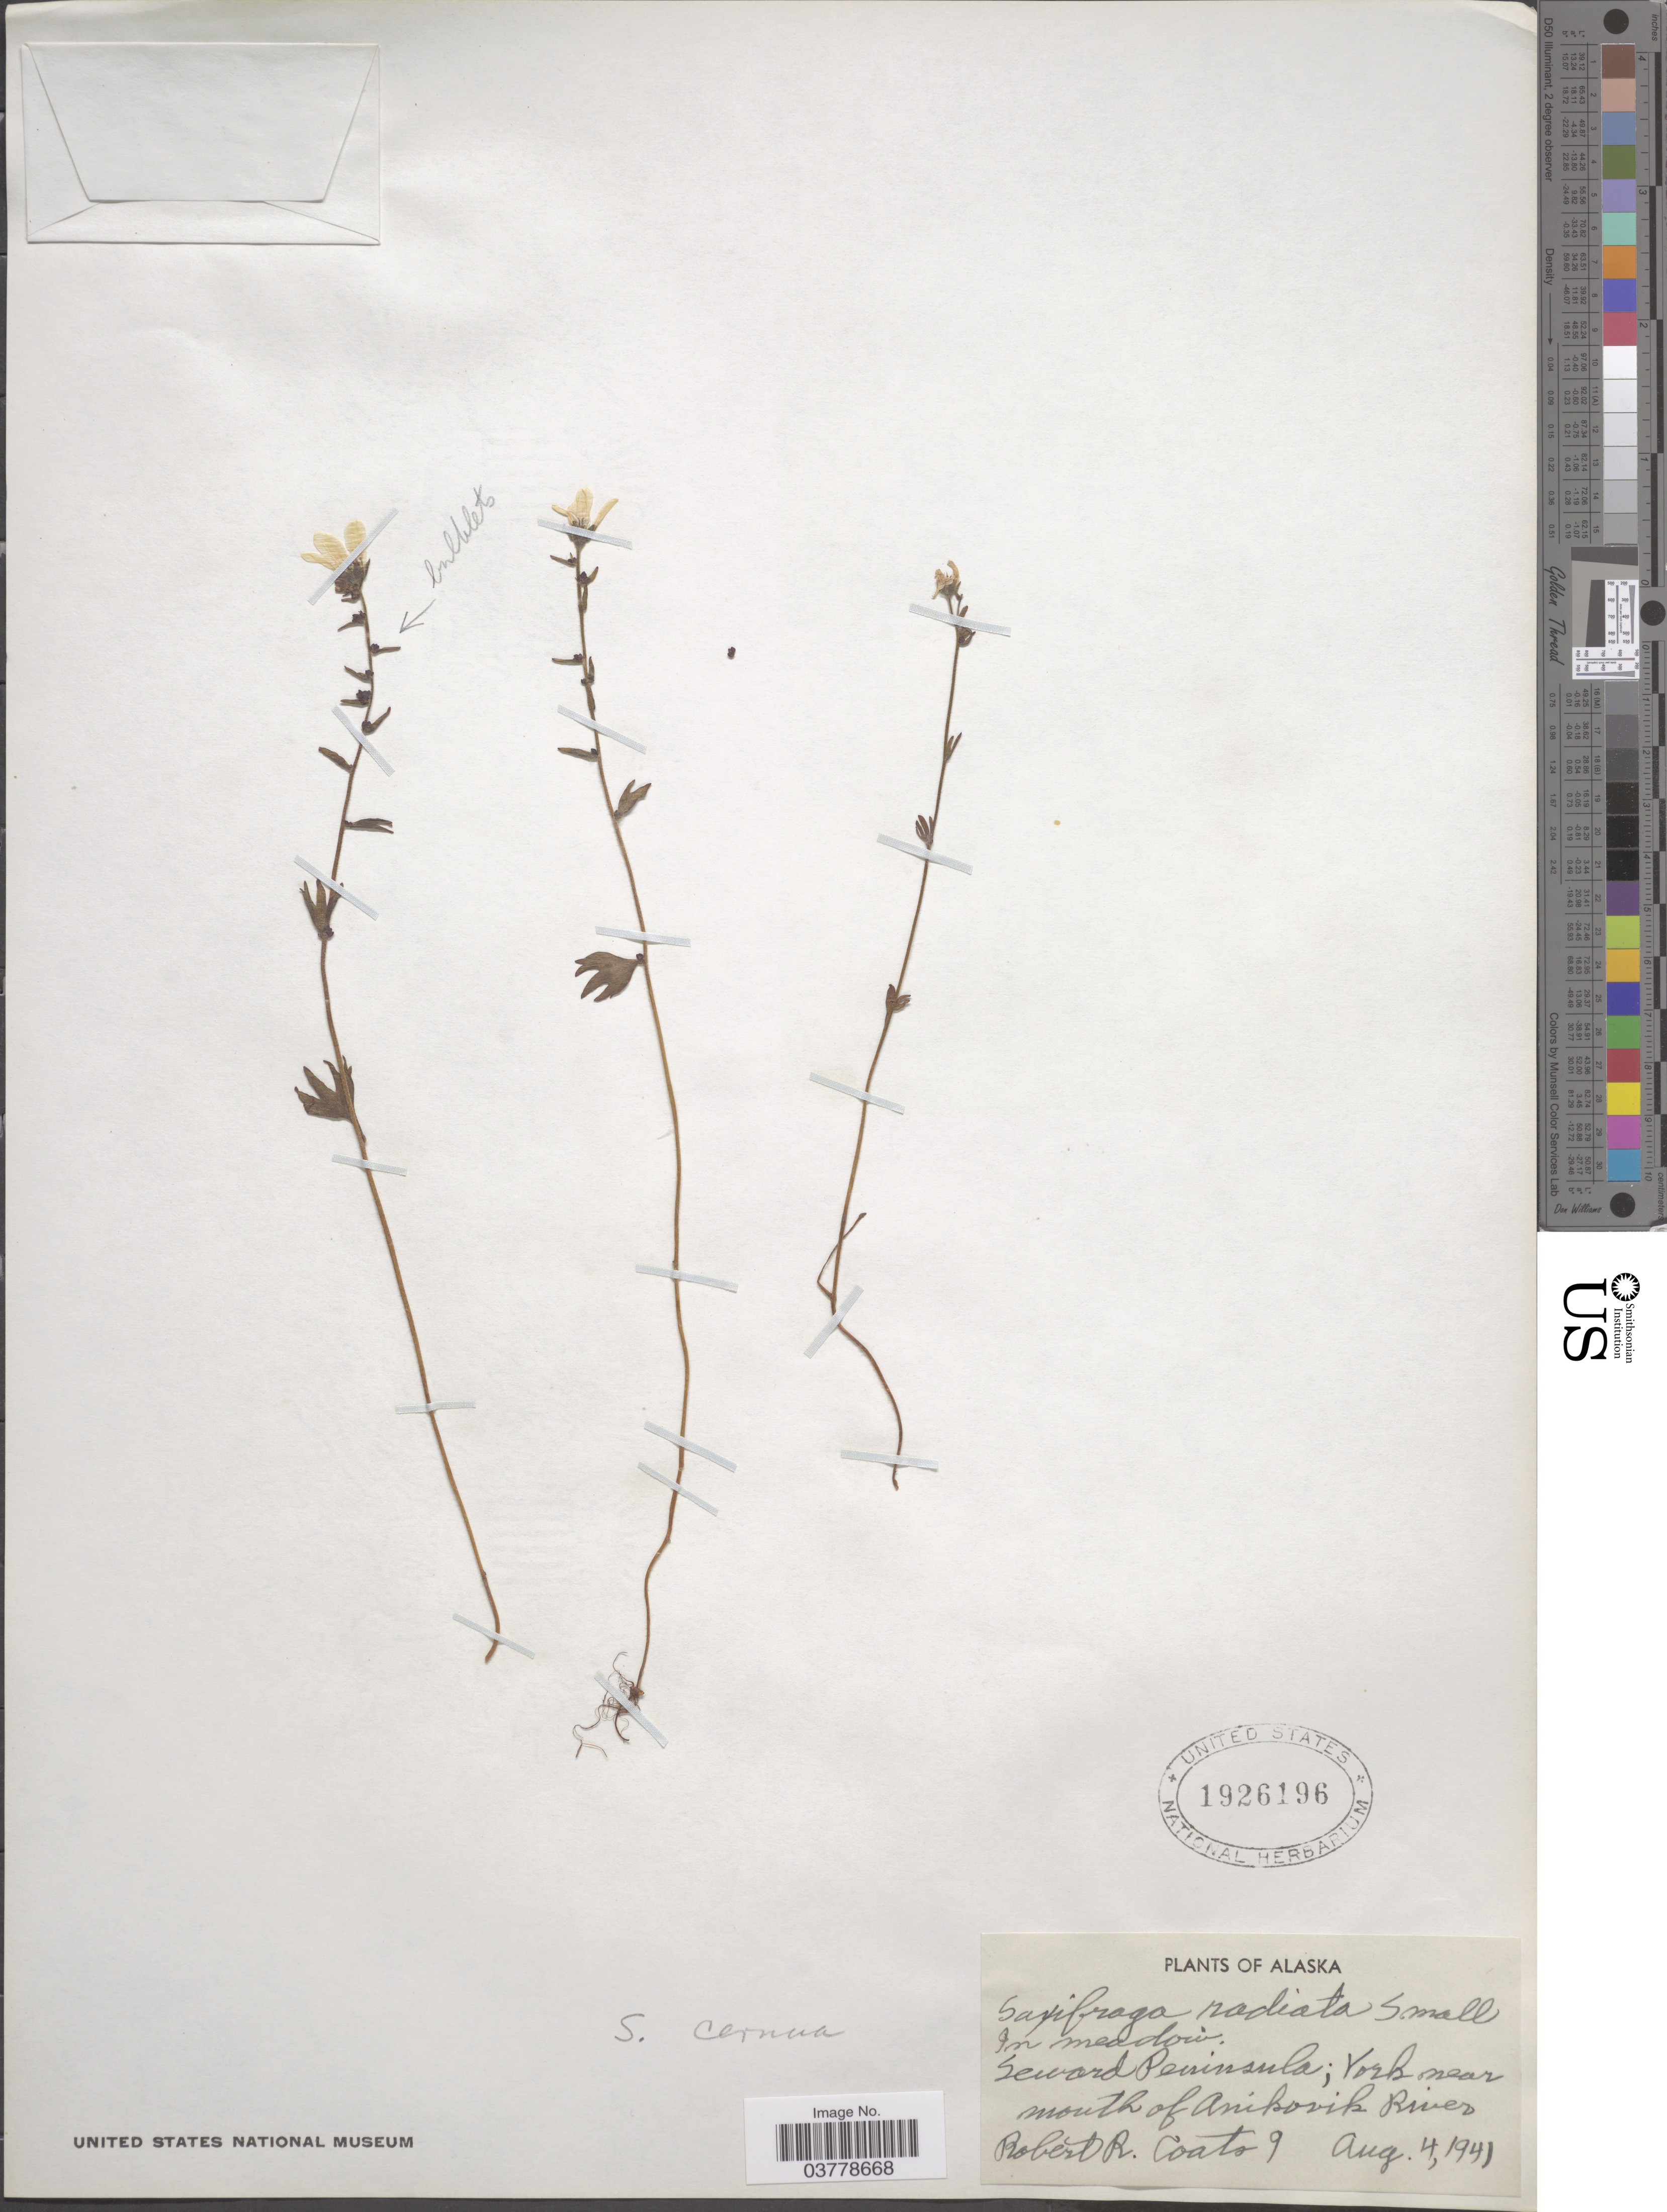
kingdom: Plantae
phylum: Tracheophyta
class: Magnoliopsida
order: Saxifragales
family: Saxifragaceae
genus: Saxifraga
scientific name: Saxifraga cernua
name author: L.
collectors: R. Coats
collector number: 9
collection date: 1941-08-04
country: United States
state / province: Alaska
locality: Seward Peninsula; York near mouth of Anikovik River.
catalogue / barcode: US 1926196